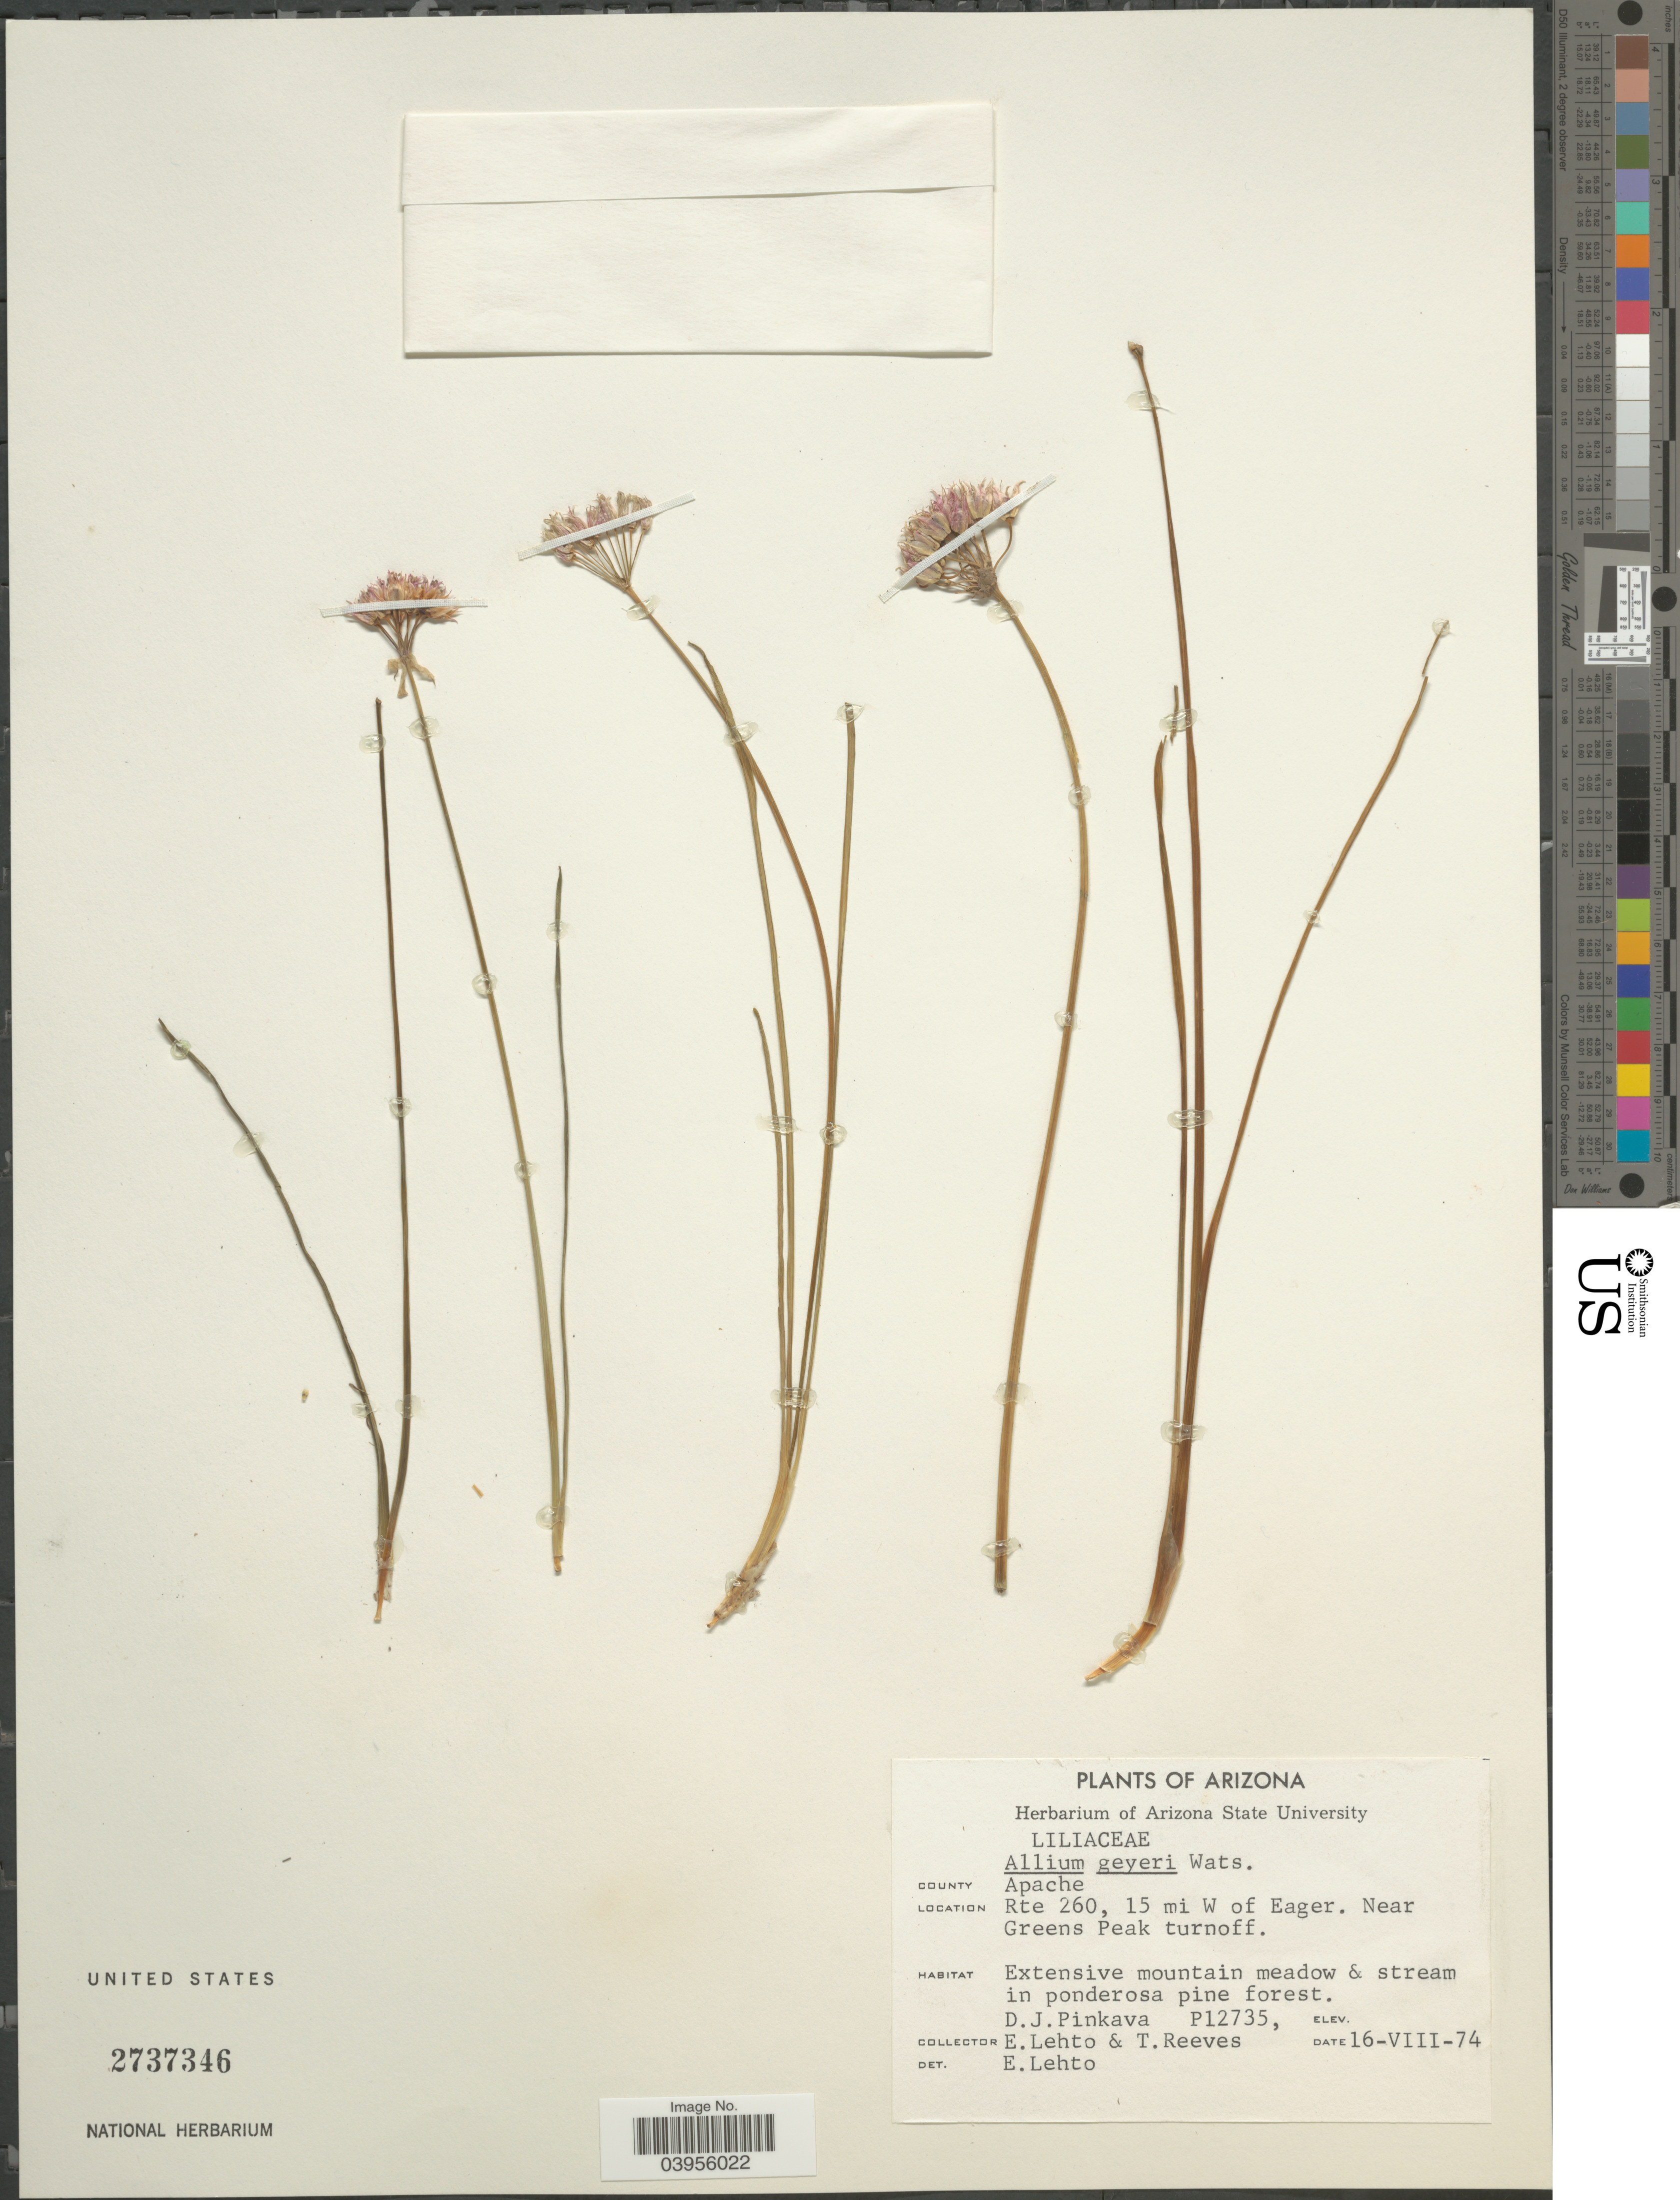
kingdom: Plantae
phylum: Tracheophyta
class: Liliopsida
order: Asparagales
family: Amaryllidaceae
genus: Allium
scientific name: Allium geyeri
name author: S. Watson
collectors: D. J. Pinkava, E. Lehto & T. Reeves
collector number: P12735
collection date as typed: Transcribed d/m/y: 16/8/74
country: United States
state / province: Arizona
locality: County Apache. Rte 260, 15 mi W of Eager. Near Greens Peak turnoff.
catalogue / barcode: US 2737346